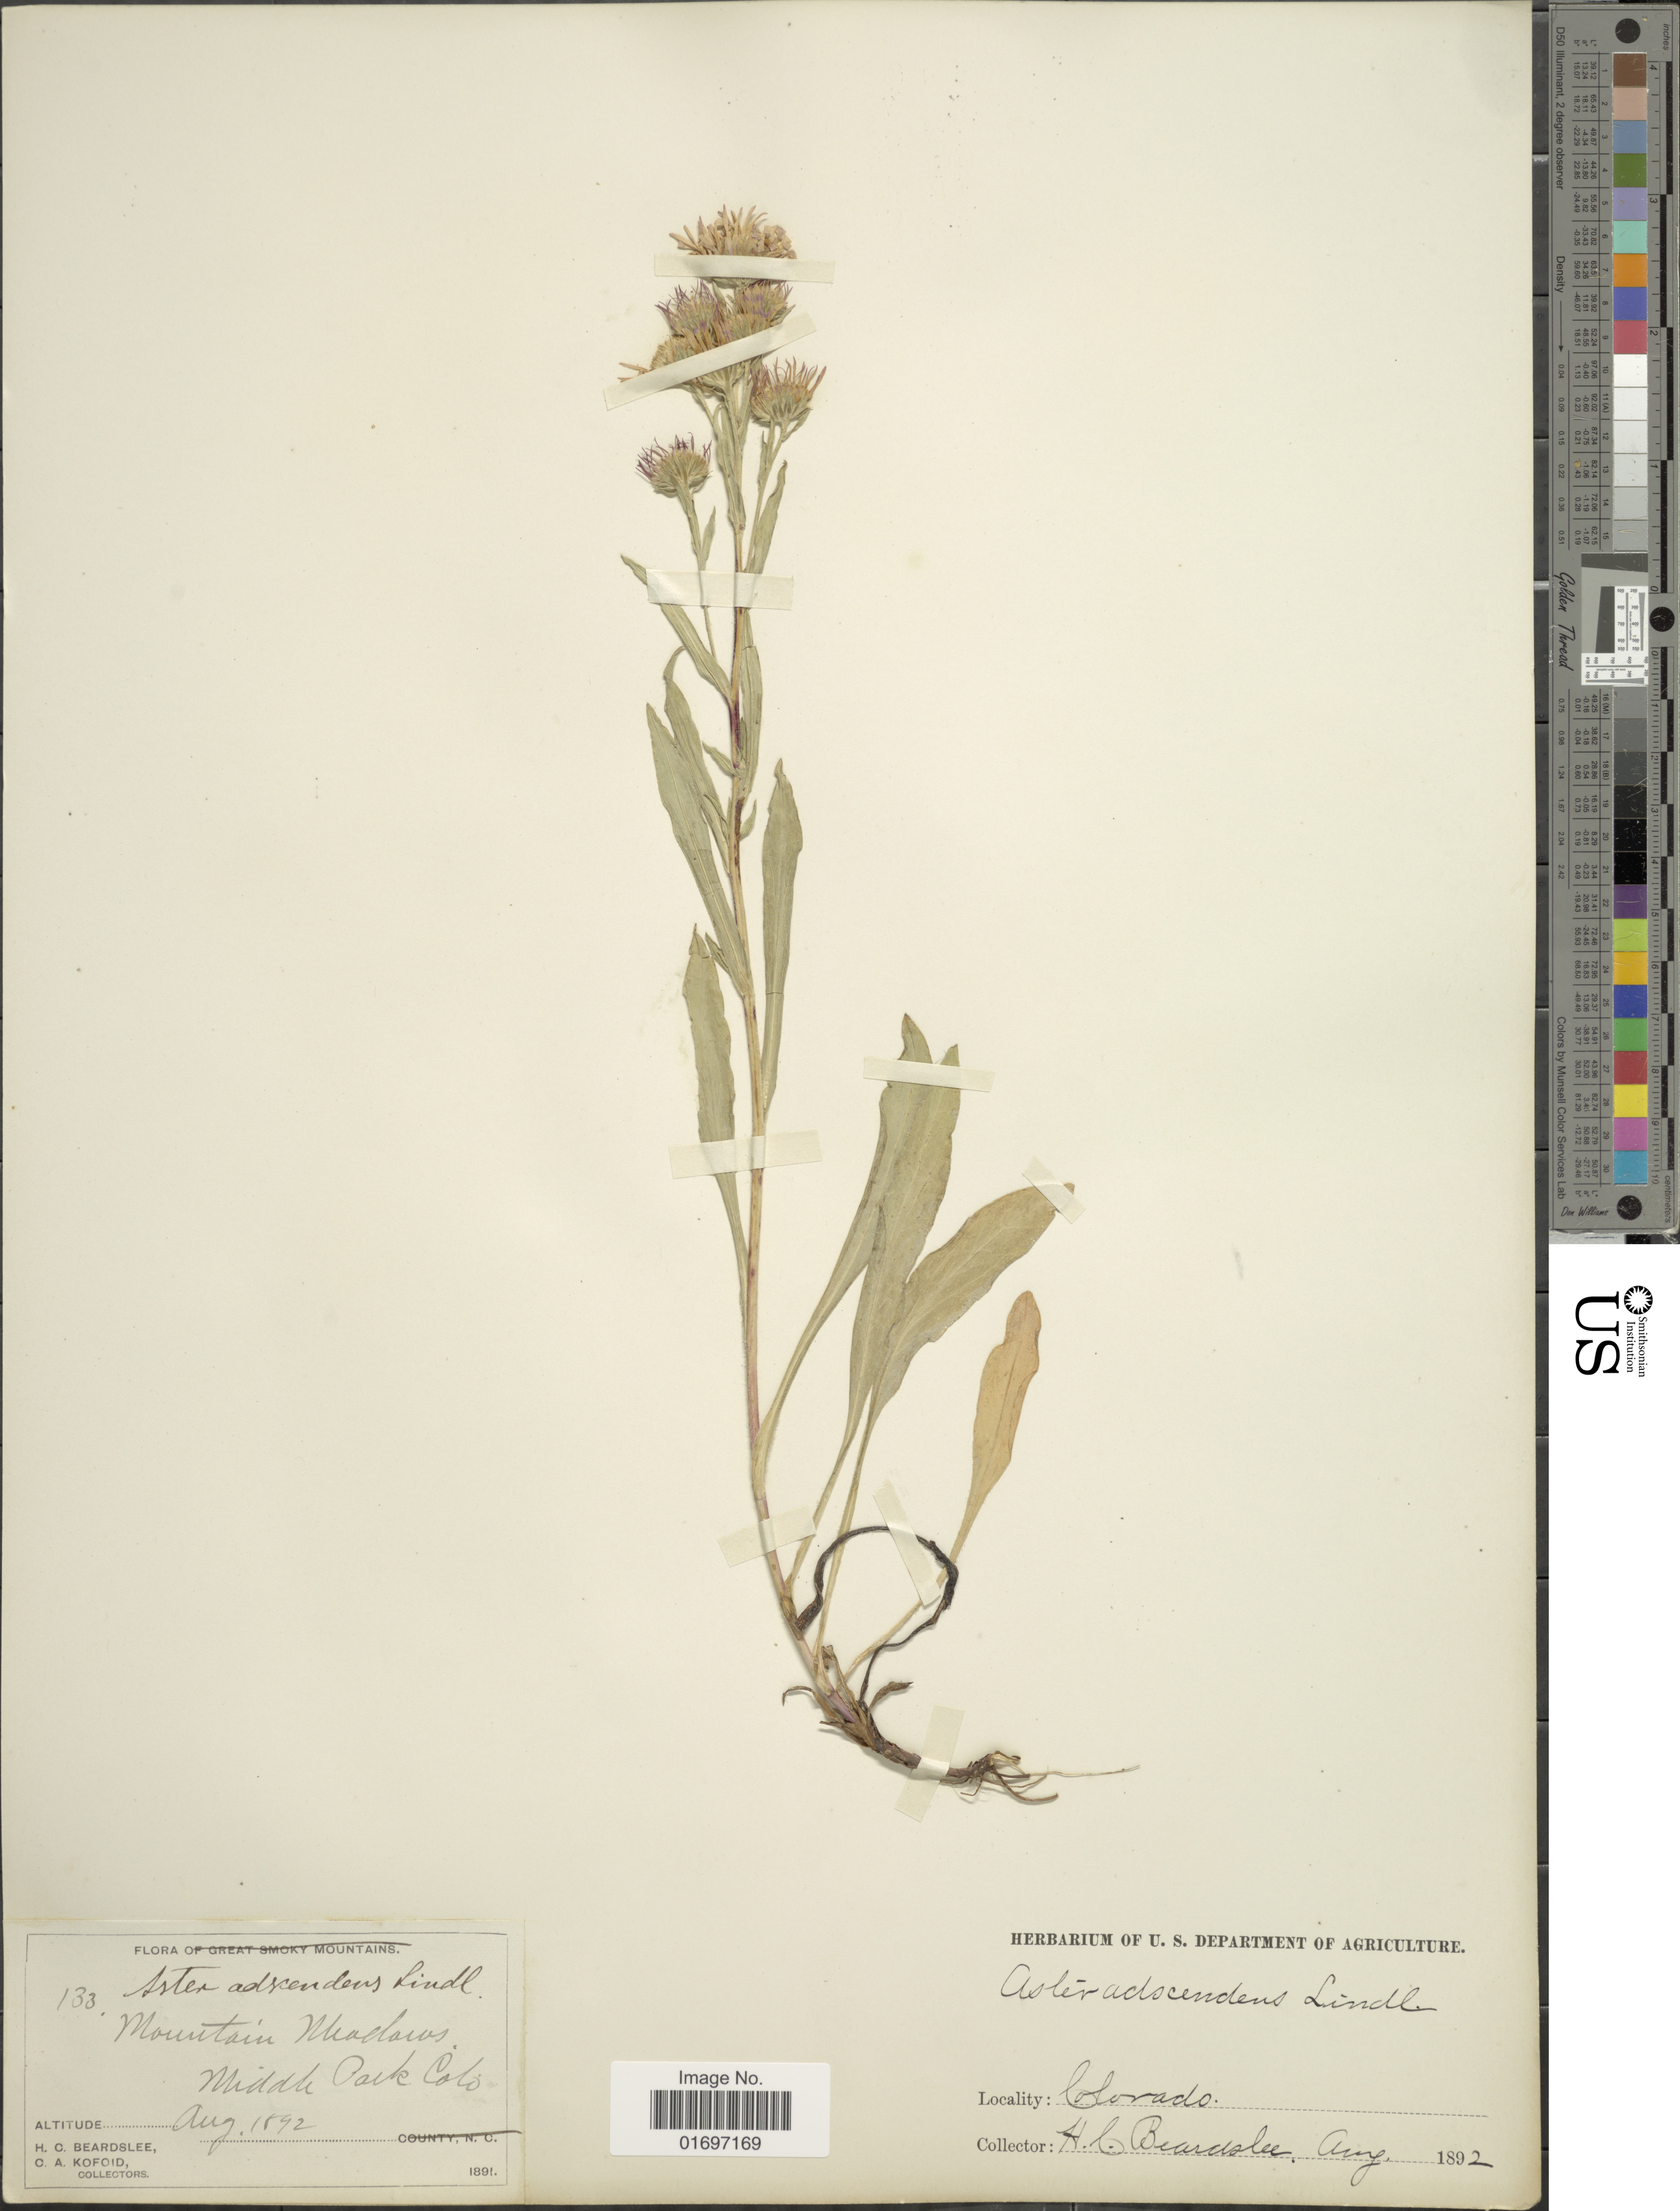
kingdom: Plantae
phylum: Tracheophyta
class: Magnoliopsida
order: Asterales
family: Asteraceae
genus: Symphyotrichum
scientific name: Symphyotrichum ascendens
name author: (Lindl.) G.L. Nesom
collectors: H. Beardslee & C. Kofoid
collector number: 133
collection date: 1892-08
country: United States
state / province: Colorado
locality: Mountain Meadows. Middle Park, Colo. Colorado.